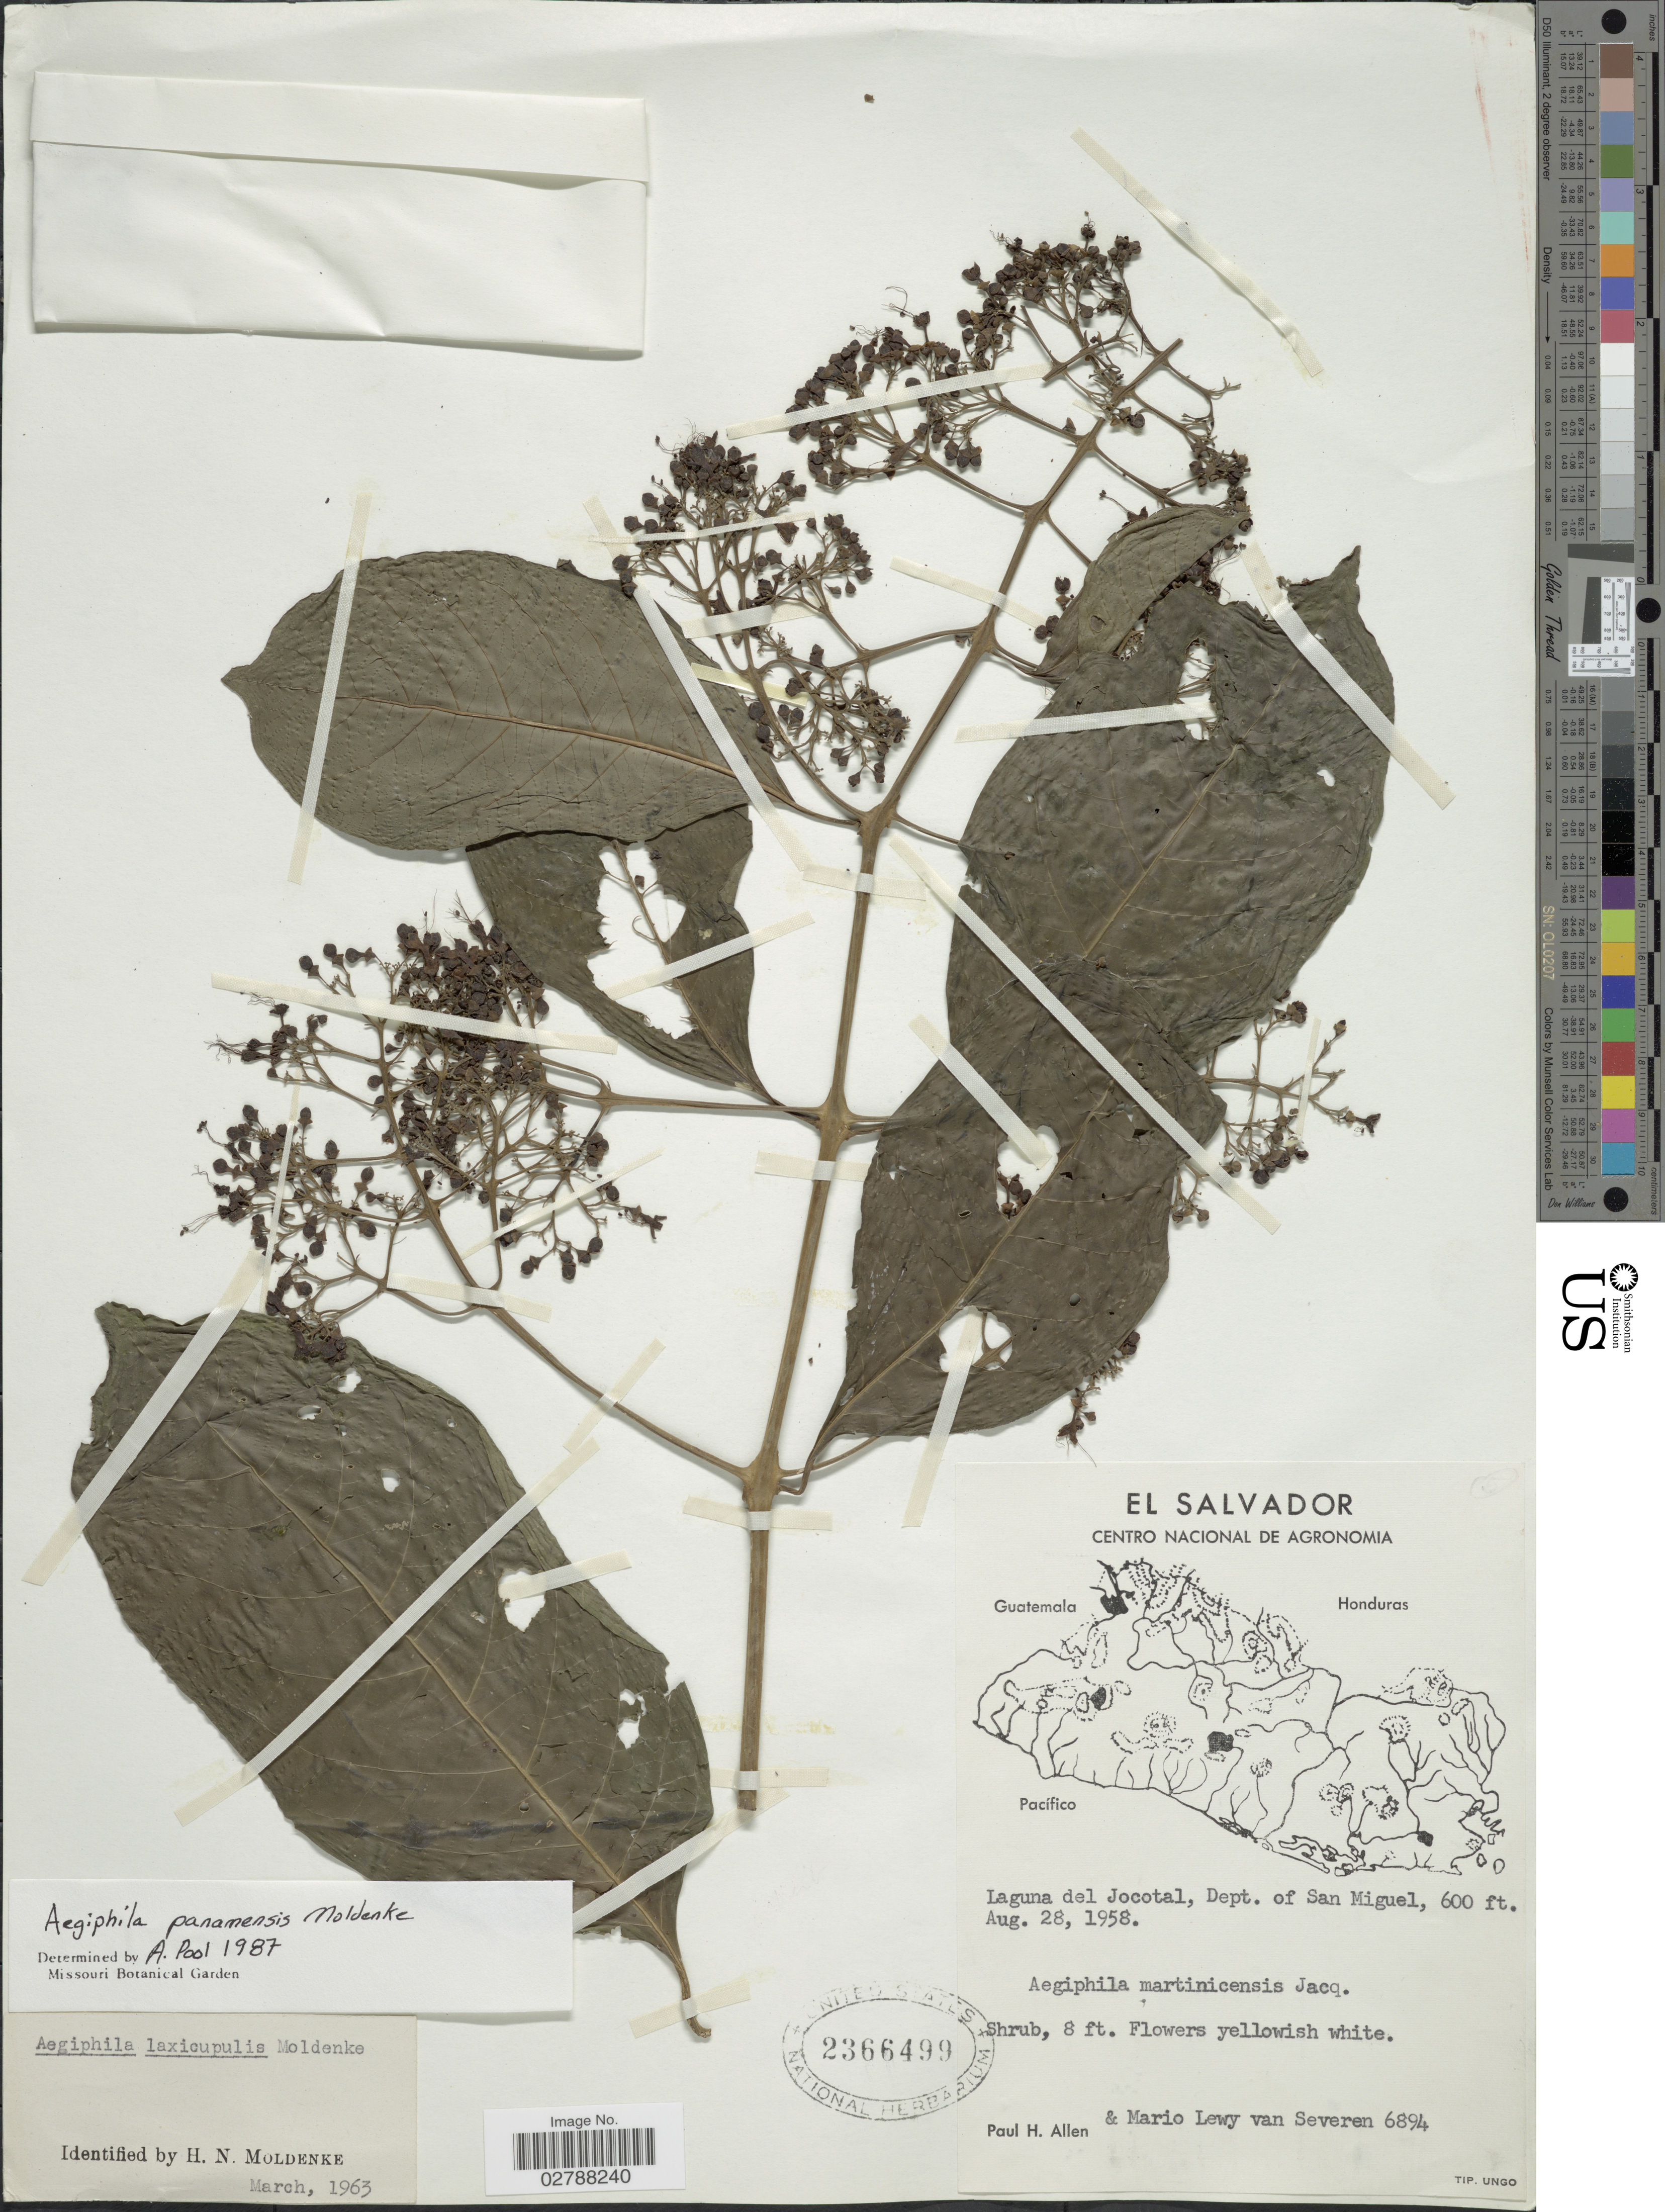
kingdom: Plantae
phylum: Tracheophyta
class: Magnoliopsida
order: Lamiales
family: Lamiaceae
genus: Aegiphila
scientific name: Aegiphila panamensis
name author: Moldenke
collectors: P. H. Allen & M. Van Severen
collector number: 6894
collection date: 1958-08-28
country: El Salvador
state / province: San Miguel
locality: Laguna del Jocotal, Dept. of San Miguel.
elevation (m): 183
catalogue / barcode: US 2366499